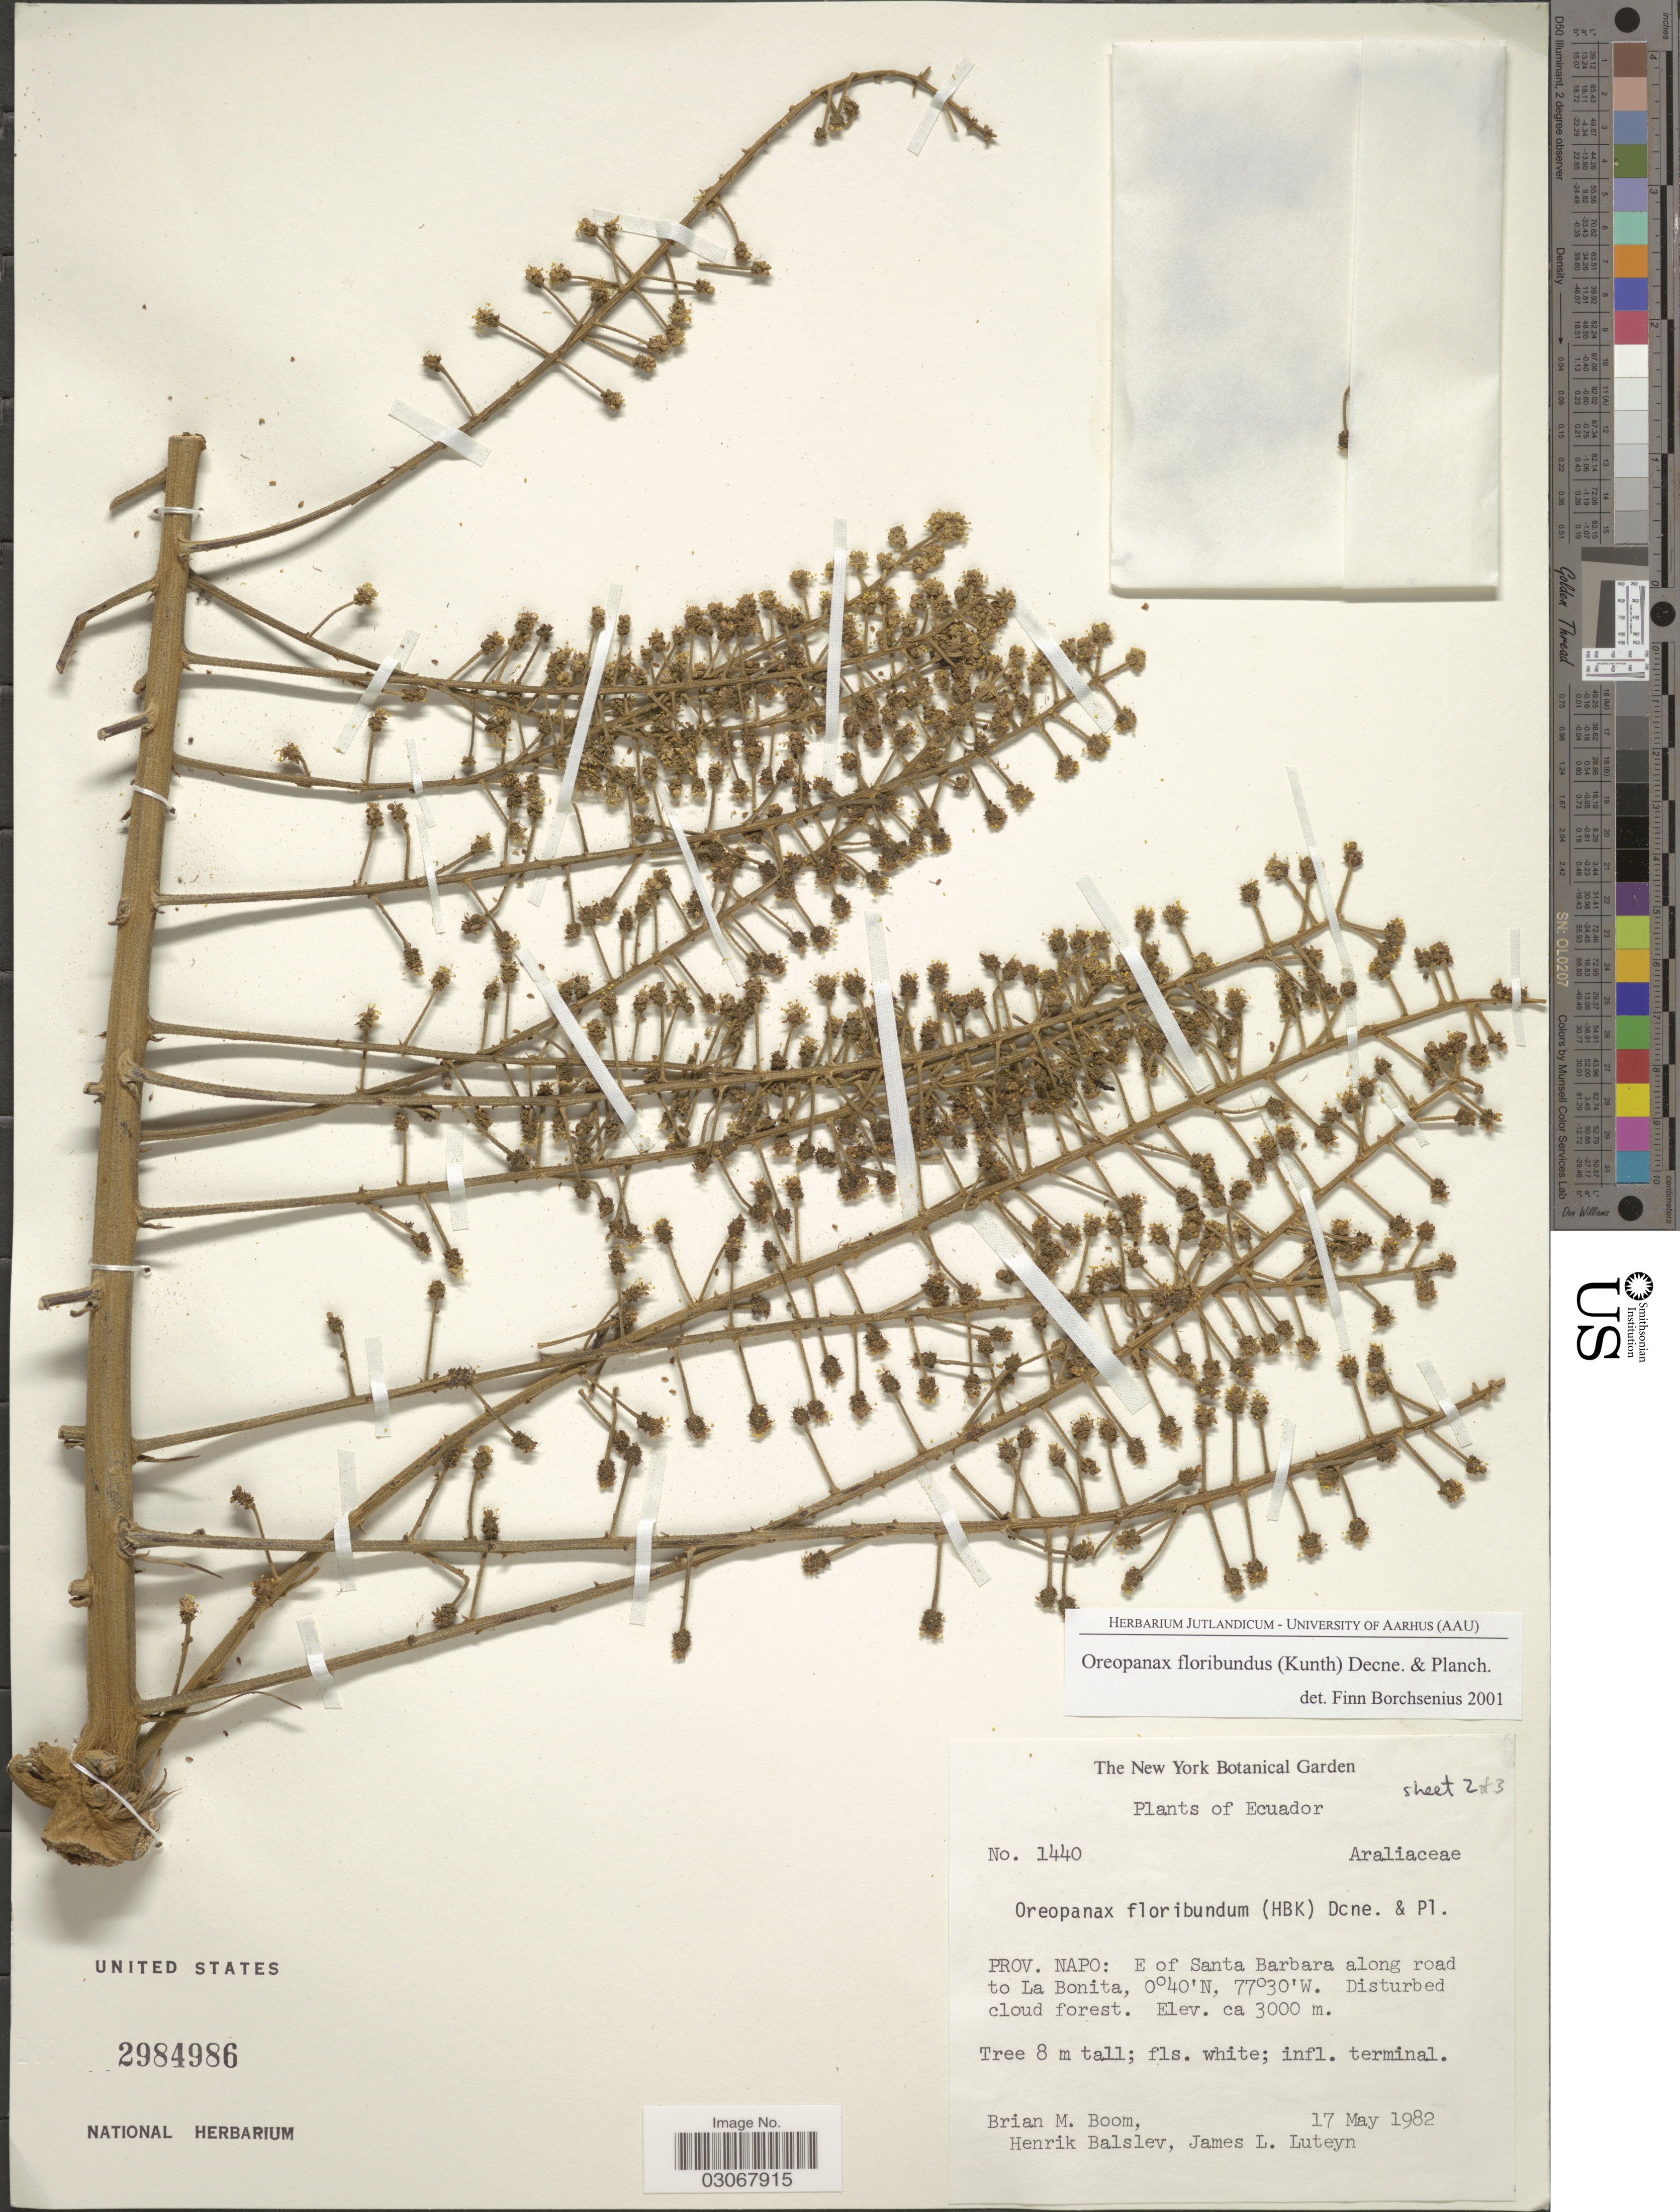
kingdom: Plantae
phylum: Tracheophyta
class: Magnoliopsida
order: Apiales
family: Araliaceae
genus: Oreopanax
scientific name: Oreopanax floribundus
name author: (Kunth) Decne. & Planch.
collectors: B. M. Boom, H. Balslev & J. L. Luteyn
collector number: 1440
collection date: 1982-05-17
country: Ecuador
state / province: Napo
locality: E of Santa Barbara along road to La Bonita.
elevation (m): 3000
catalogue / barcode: US 2984986